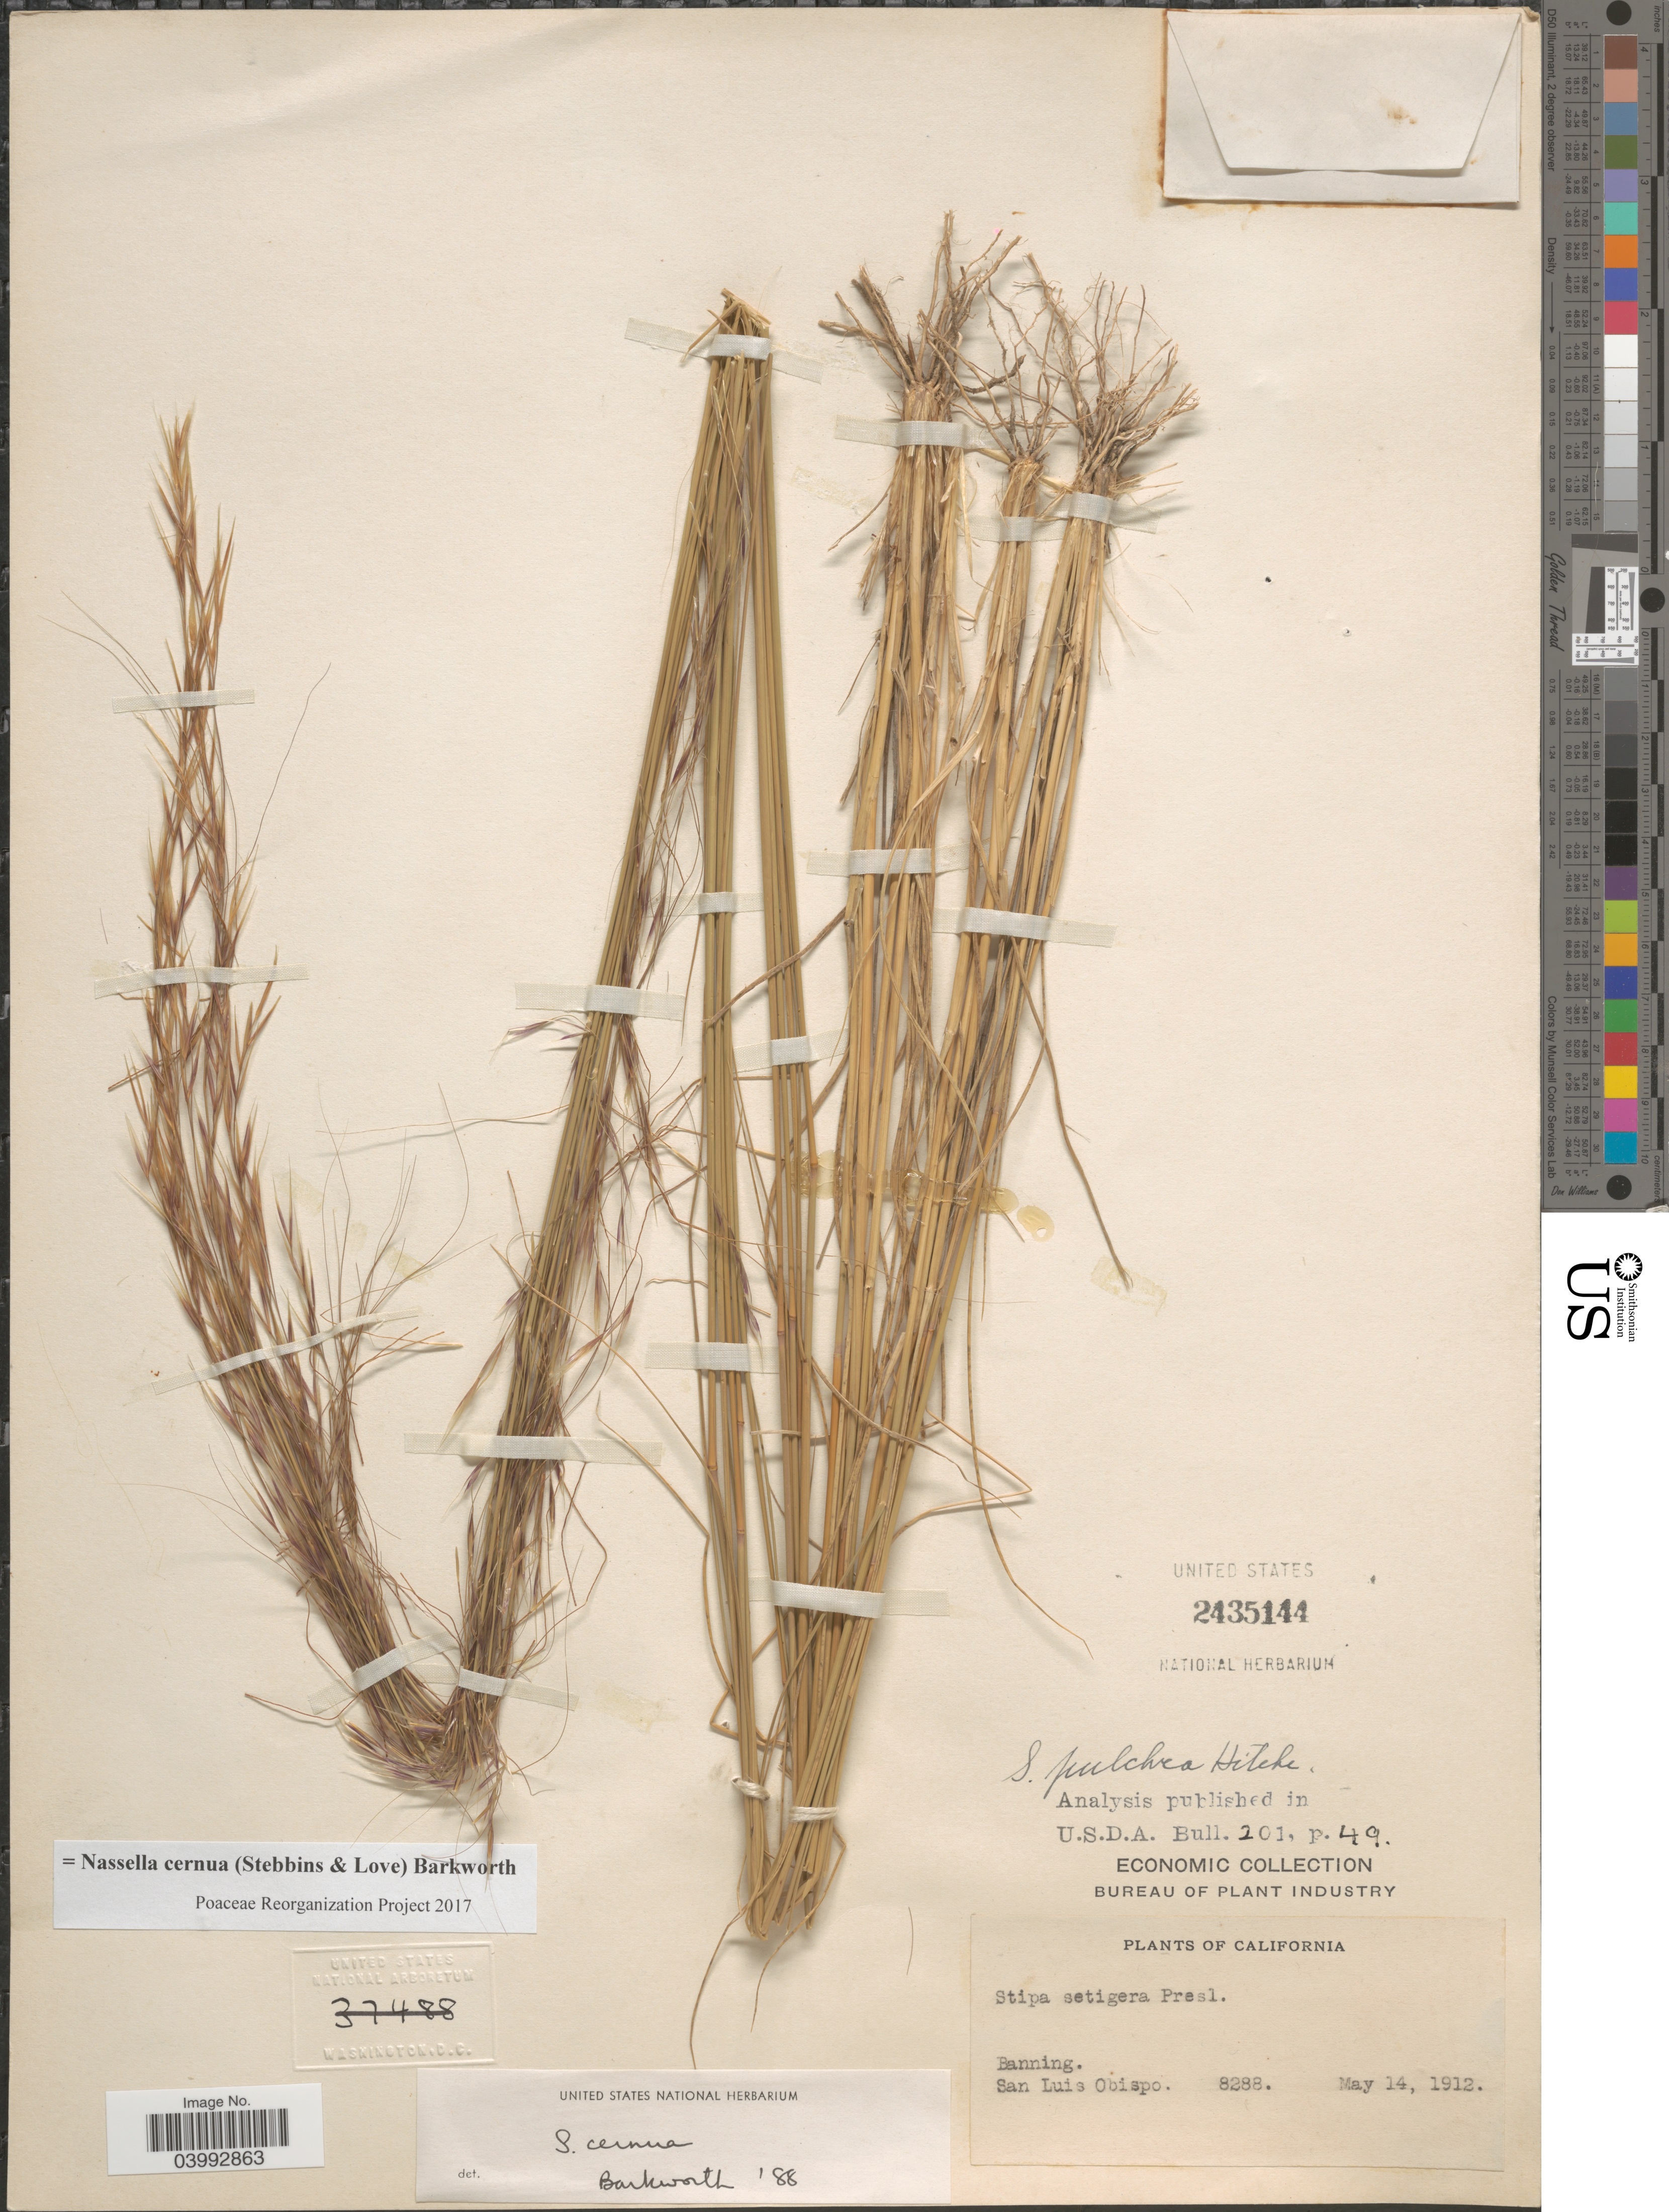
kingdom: Plantae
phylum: Tracheophyta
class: Liliopsida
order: Poales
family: Poaceae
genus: Nassella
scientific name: Nassella cernua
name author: (Stebbins & Love) Barkworth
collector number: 8288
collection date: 1912-05-14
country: United States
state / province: California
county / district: San Luis Obispo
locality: Banning. San Luis Obispo.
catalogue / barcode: US 2435144